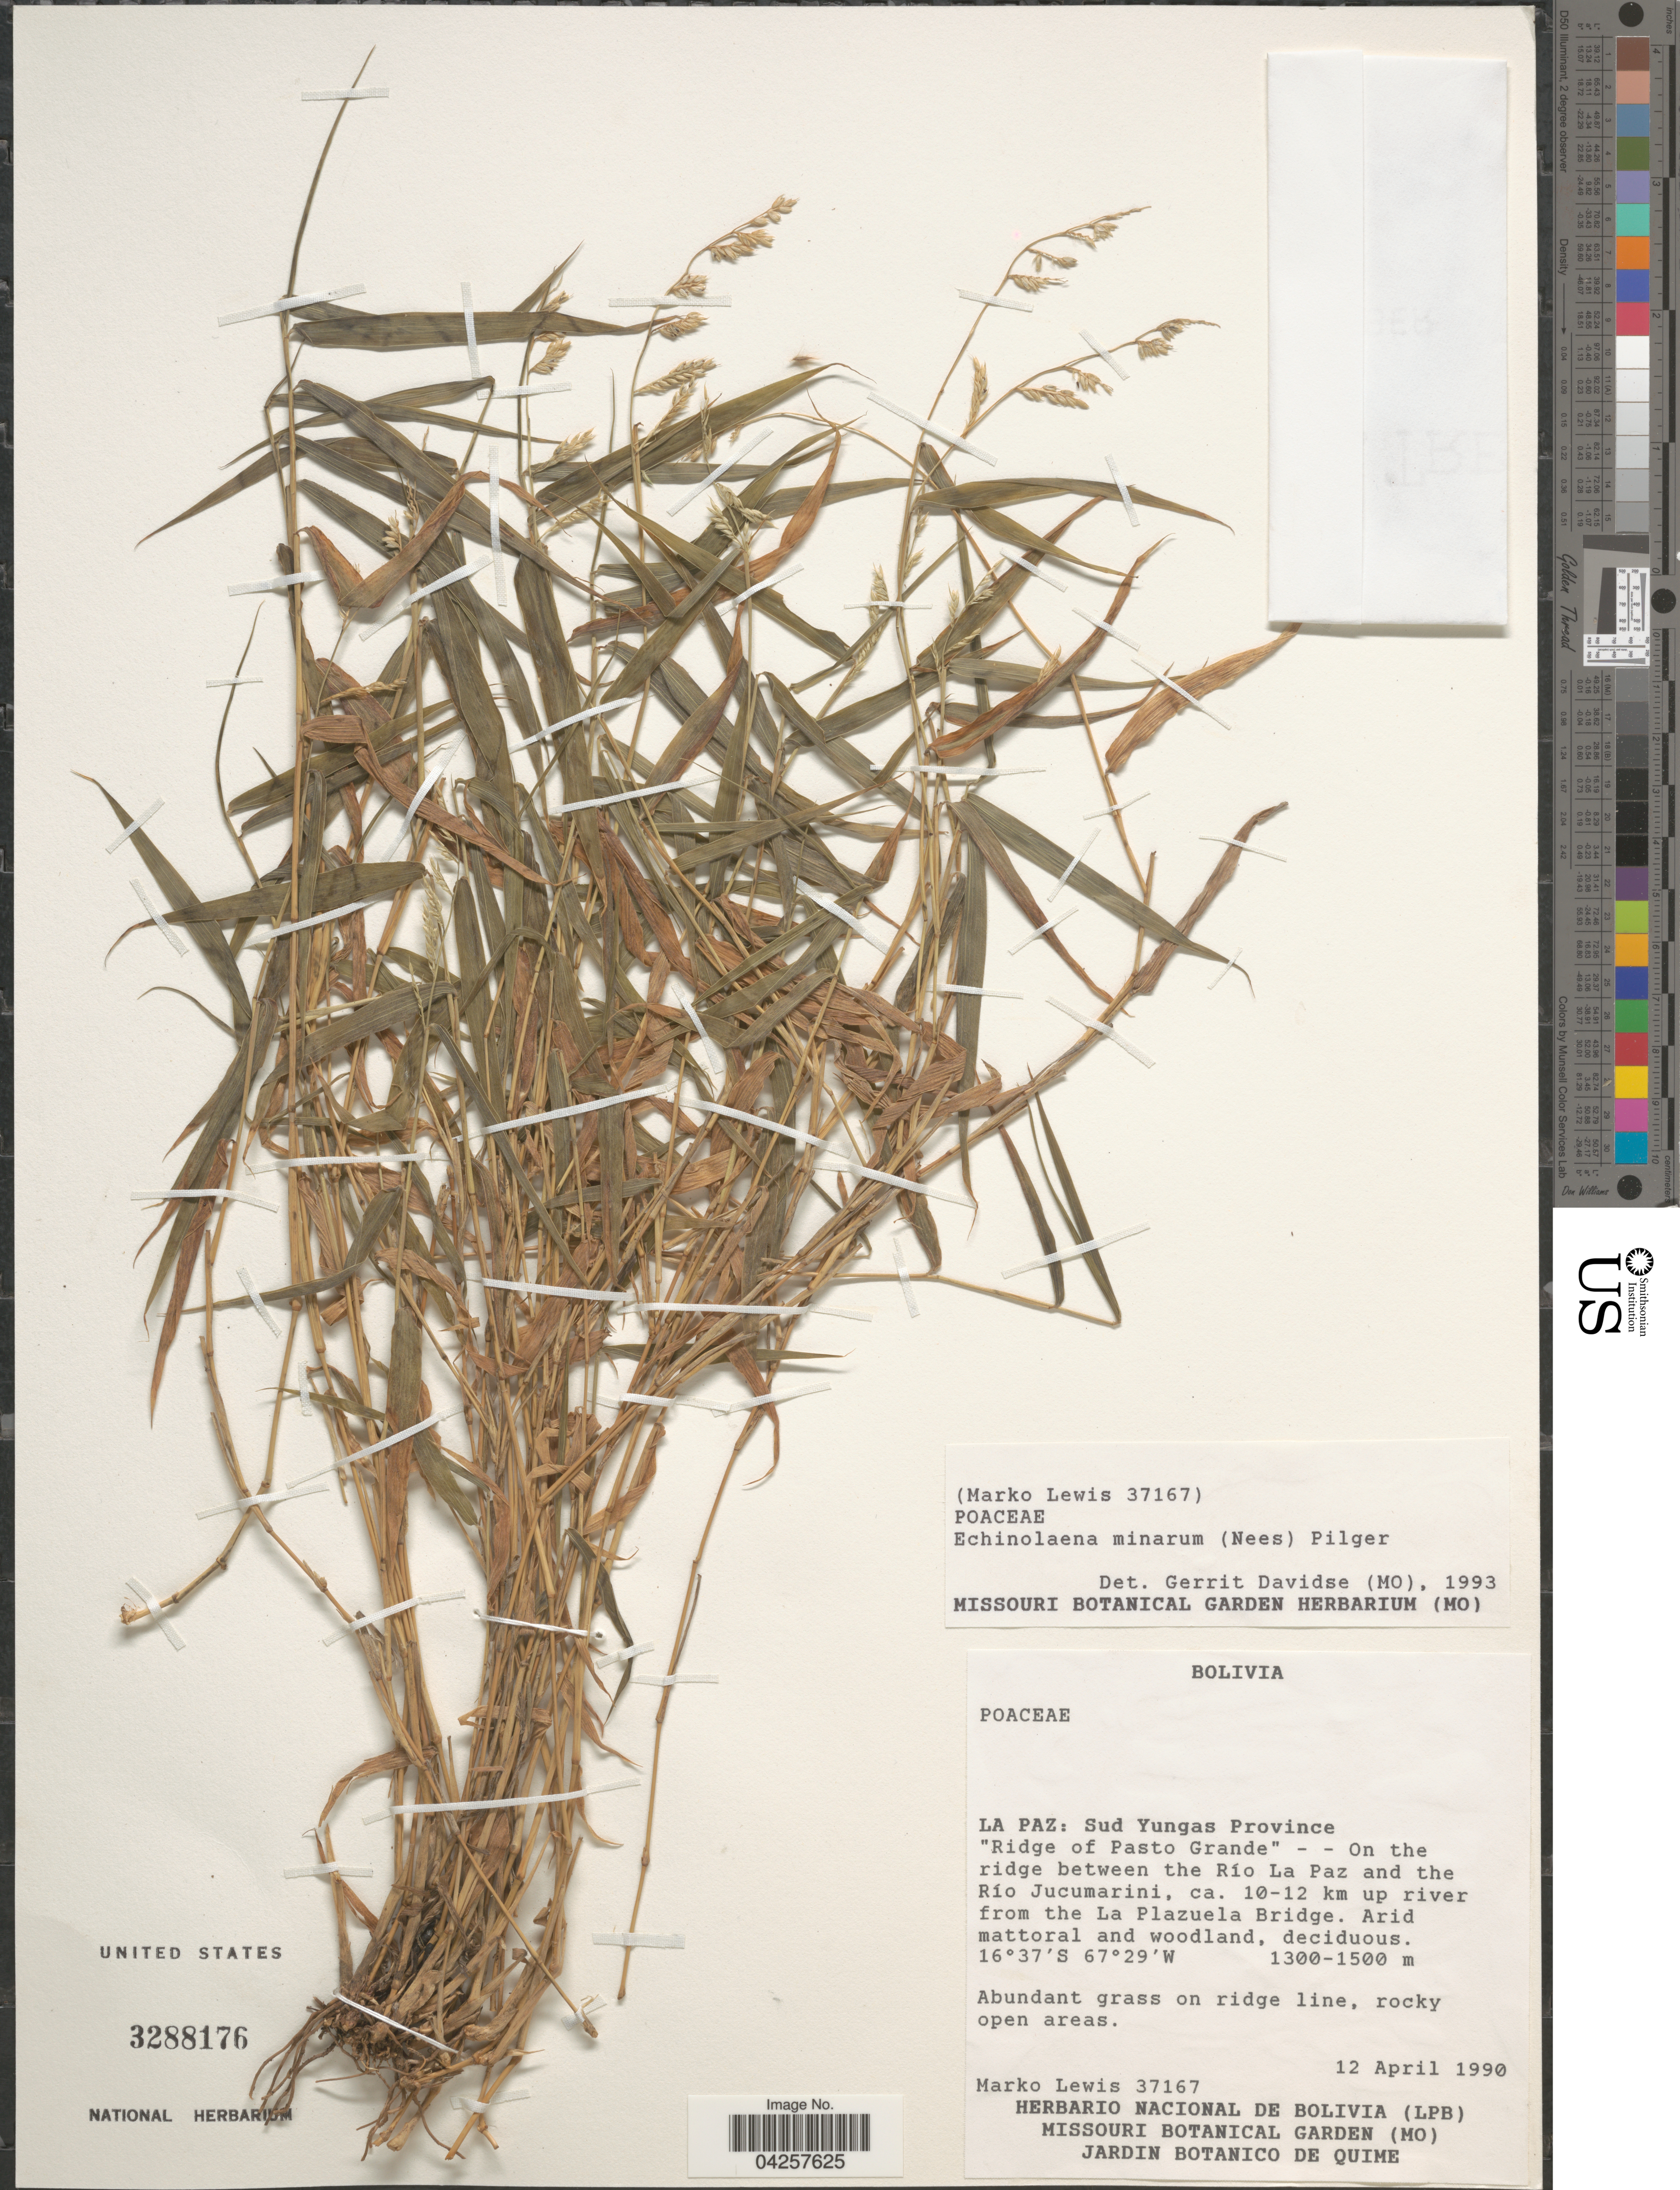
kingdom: Plantae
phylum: Tracheophyta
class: Liliopsida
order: Poales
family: Poaceae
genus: Echinolaena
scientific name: Echinolaena minarum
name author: (Nees) Pilg.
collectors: M. A. Lewis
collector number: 37167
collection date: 1990-04-12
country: Bolivia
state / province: La Paz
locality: Sud Yungas Province. "Ridge of Pasto Grande" - - On the ridge between the Río La Paz and the Río Jucumarini, ca. 10-12 km up river from the La Plazuela Bridge. Arid mattoral and woodland, deciduous.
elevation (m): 1300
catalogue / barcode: US 3288176